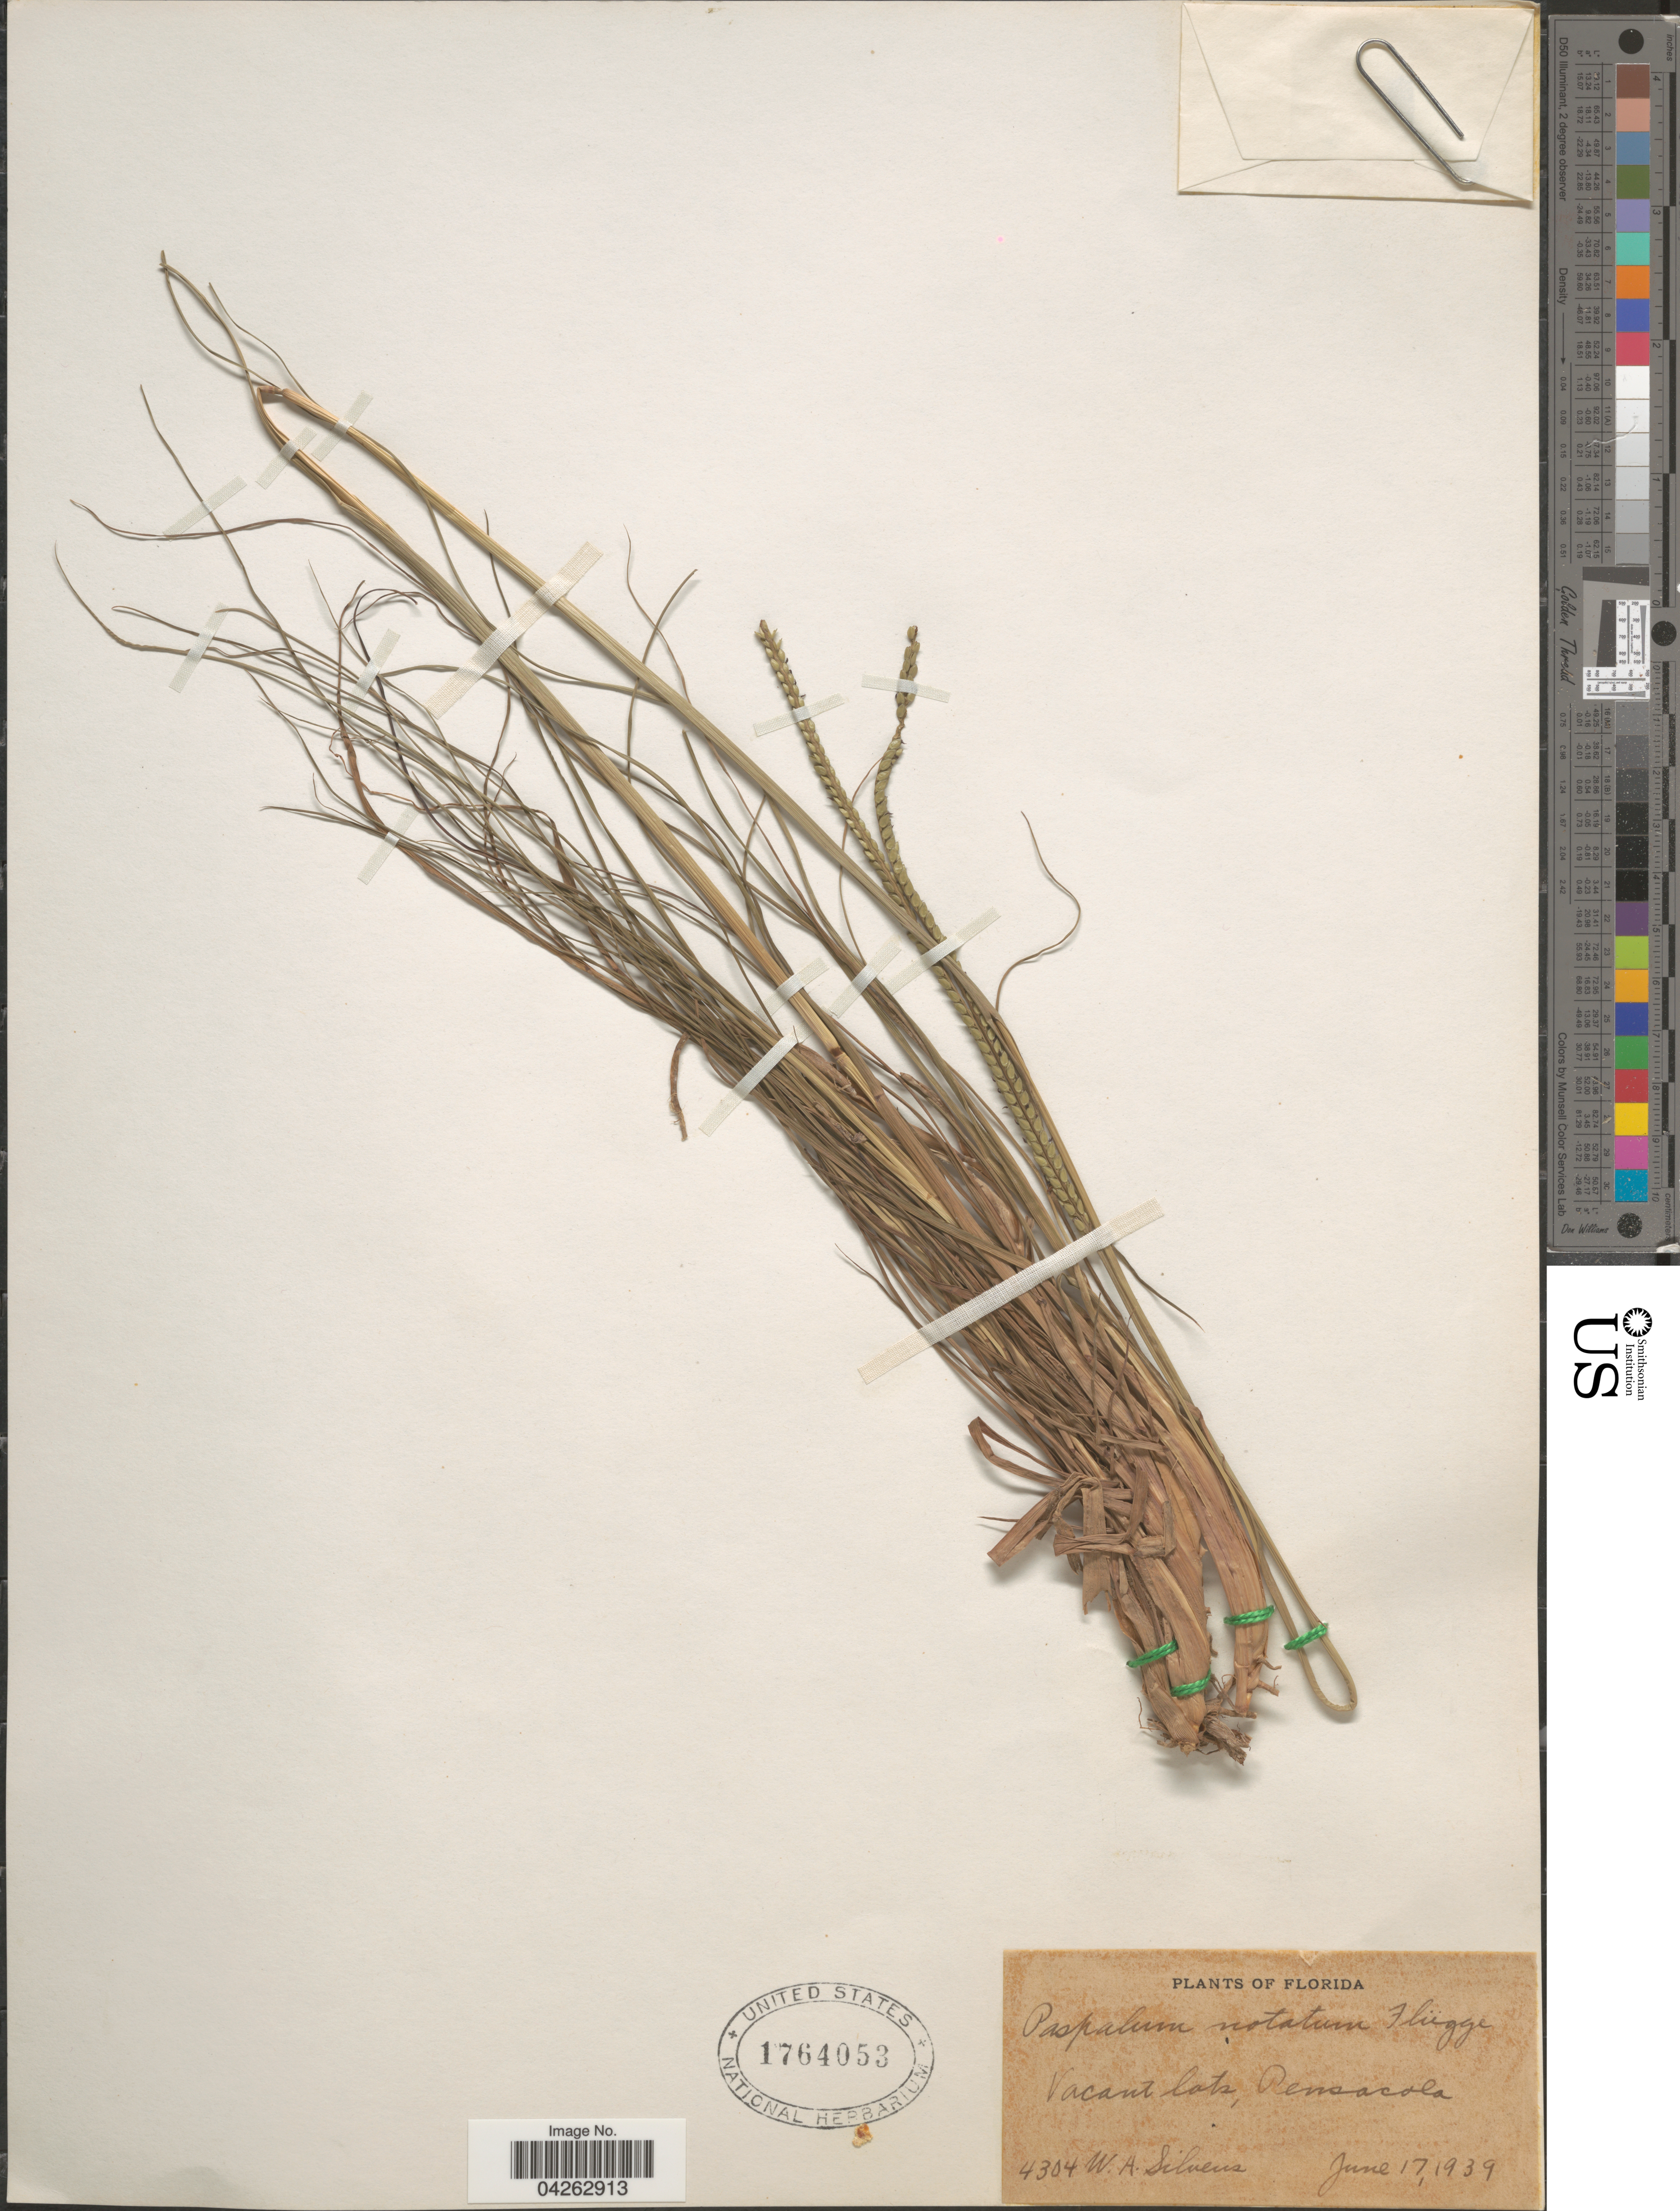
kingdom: Plantae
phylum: Tracheophyta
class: Liliopsida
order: Poales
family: Poaceae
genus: Paspalum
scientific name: Paspalum notatum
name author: Flüggé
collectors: W. Silveus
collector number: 4304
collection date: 1939-06-17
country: United States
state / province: Florida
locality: Vacant lots, Pensacola.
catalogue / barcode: US 1764053